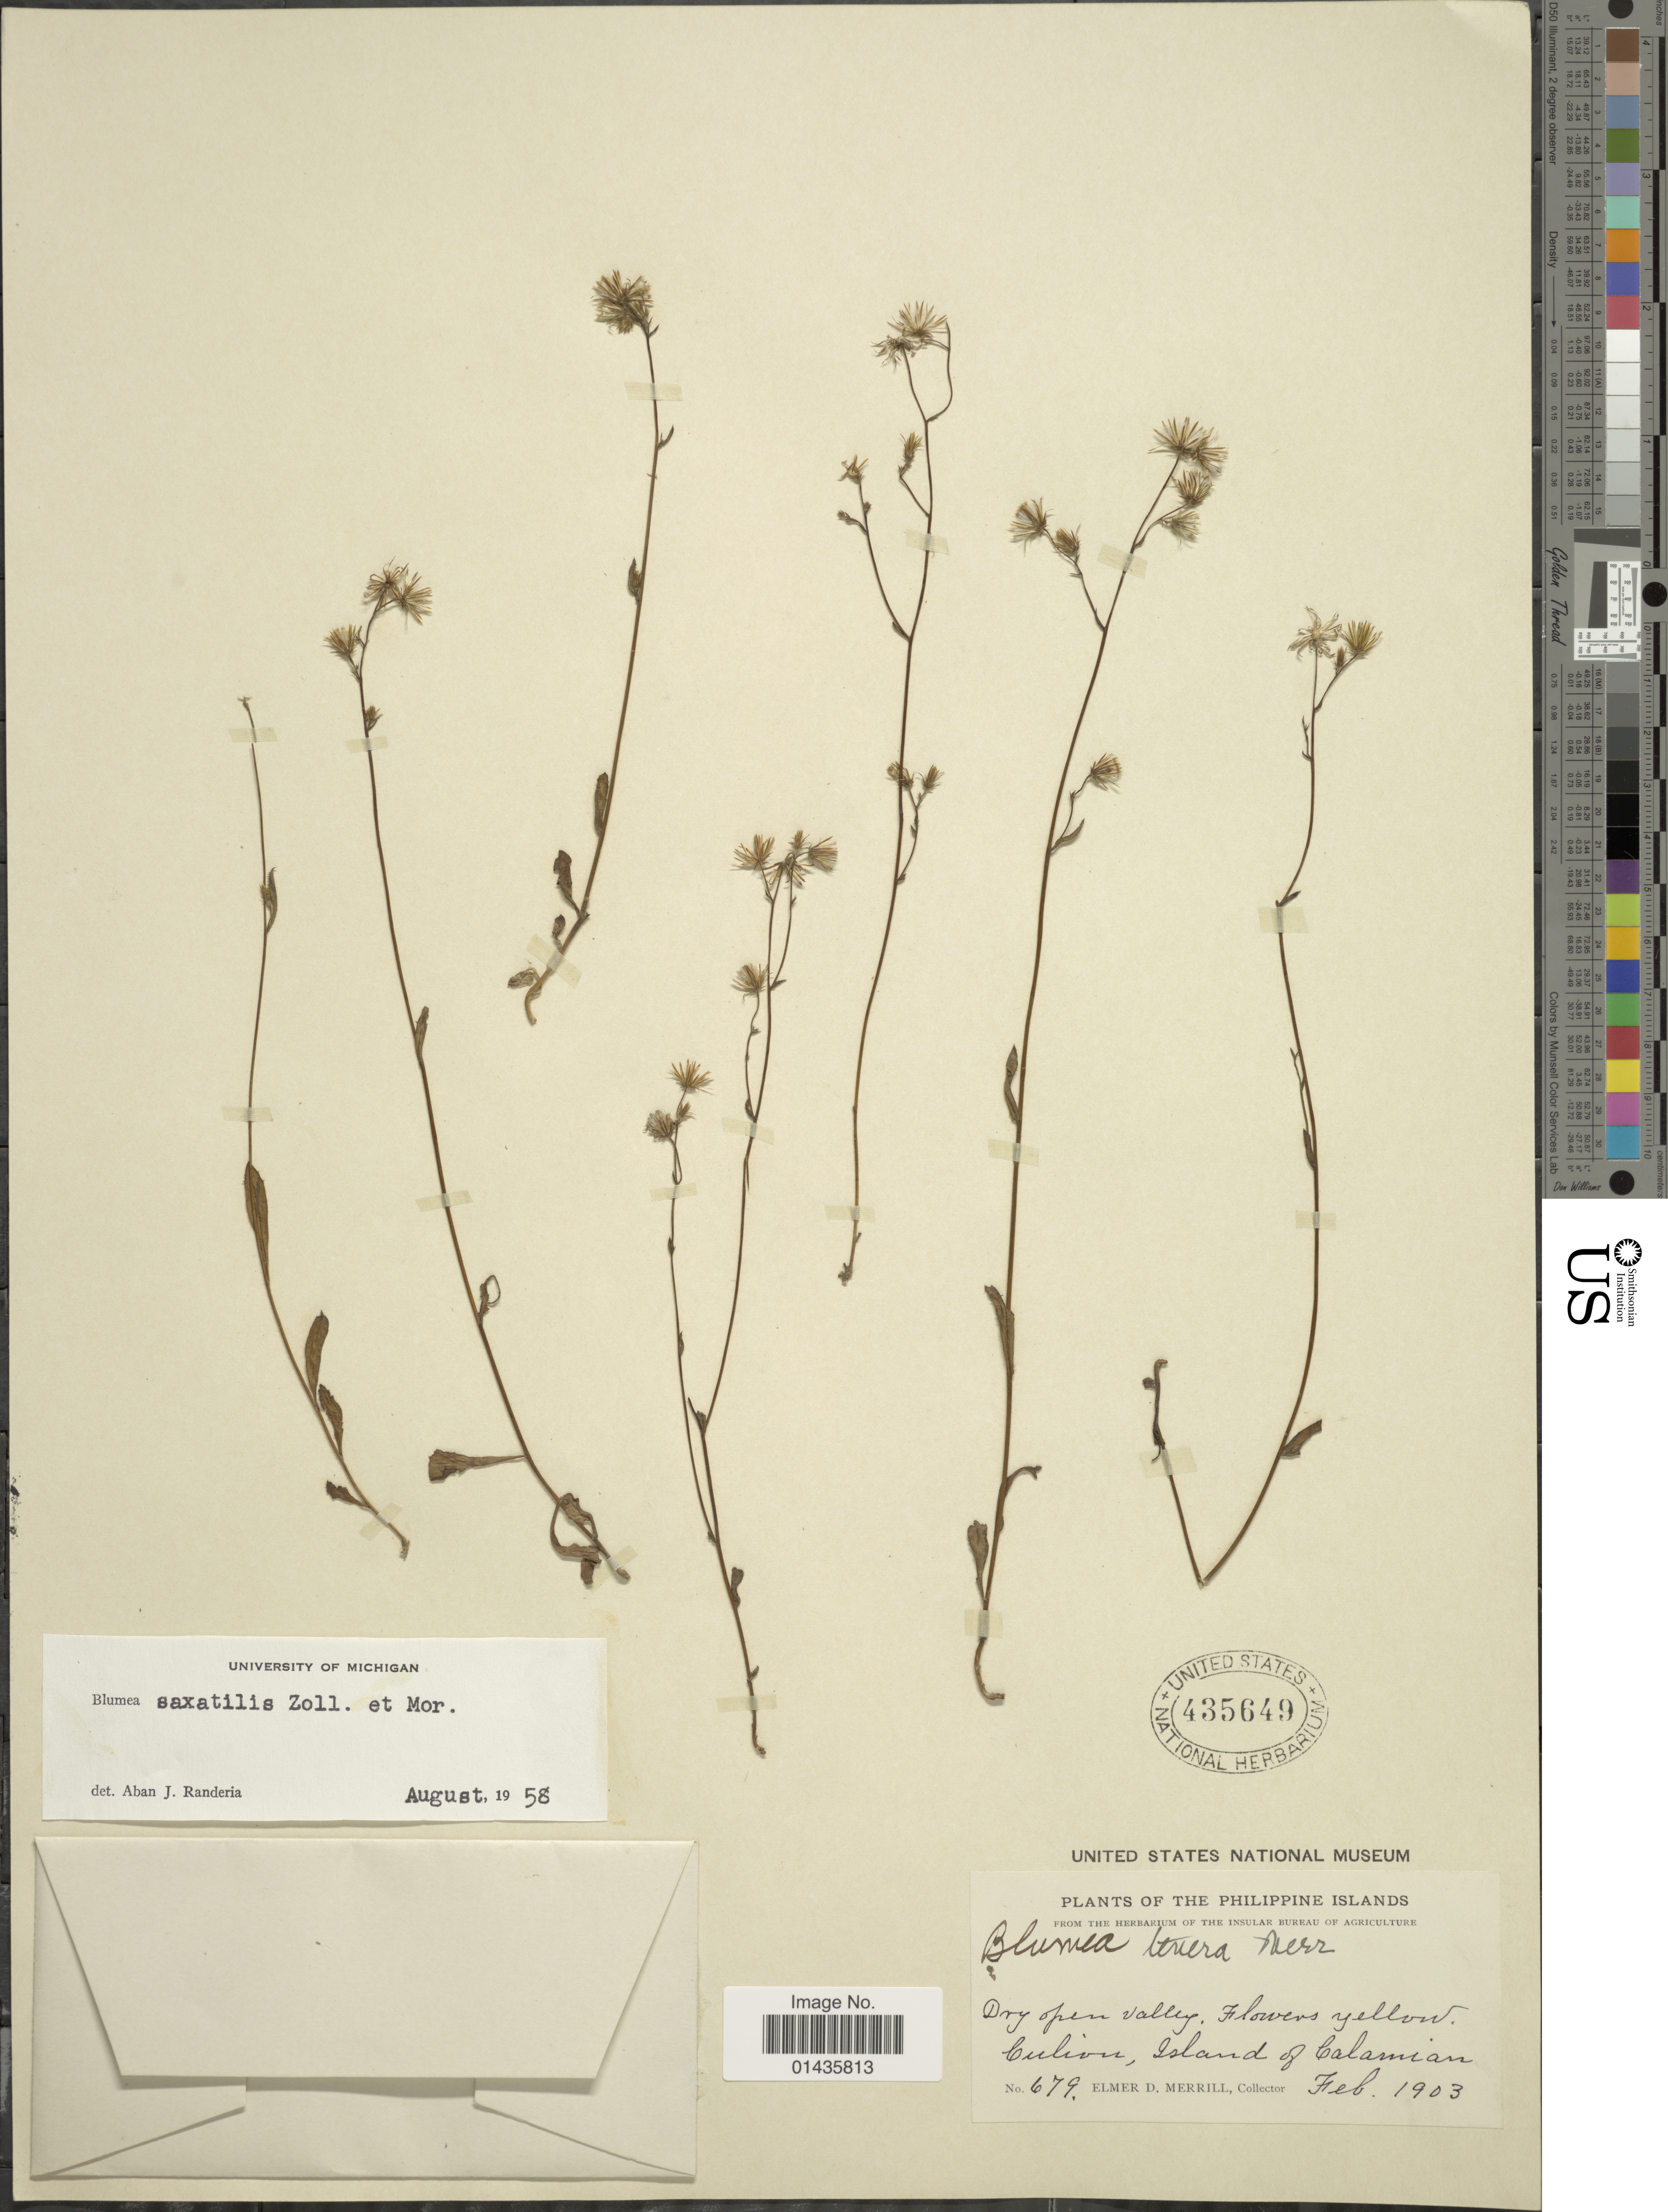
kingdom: Plantae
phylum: Tracheophyta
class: Magnoliopsida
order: Asterales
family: Asteraceae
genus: Blumea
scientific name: Blumea saxatilis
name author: Zoll. & Moritzi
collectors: E. D. Merrill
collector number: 679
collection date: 1903-02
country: Philippines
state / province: Mimaropa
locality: Philippine Islands, Culion, Island of Calamian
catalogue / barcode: US 435649